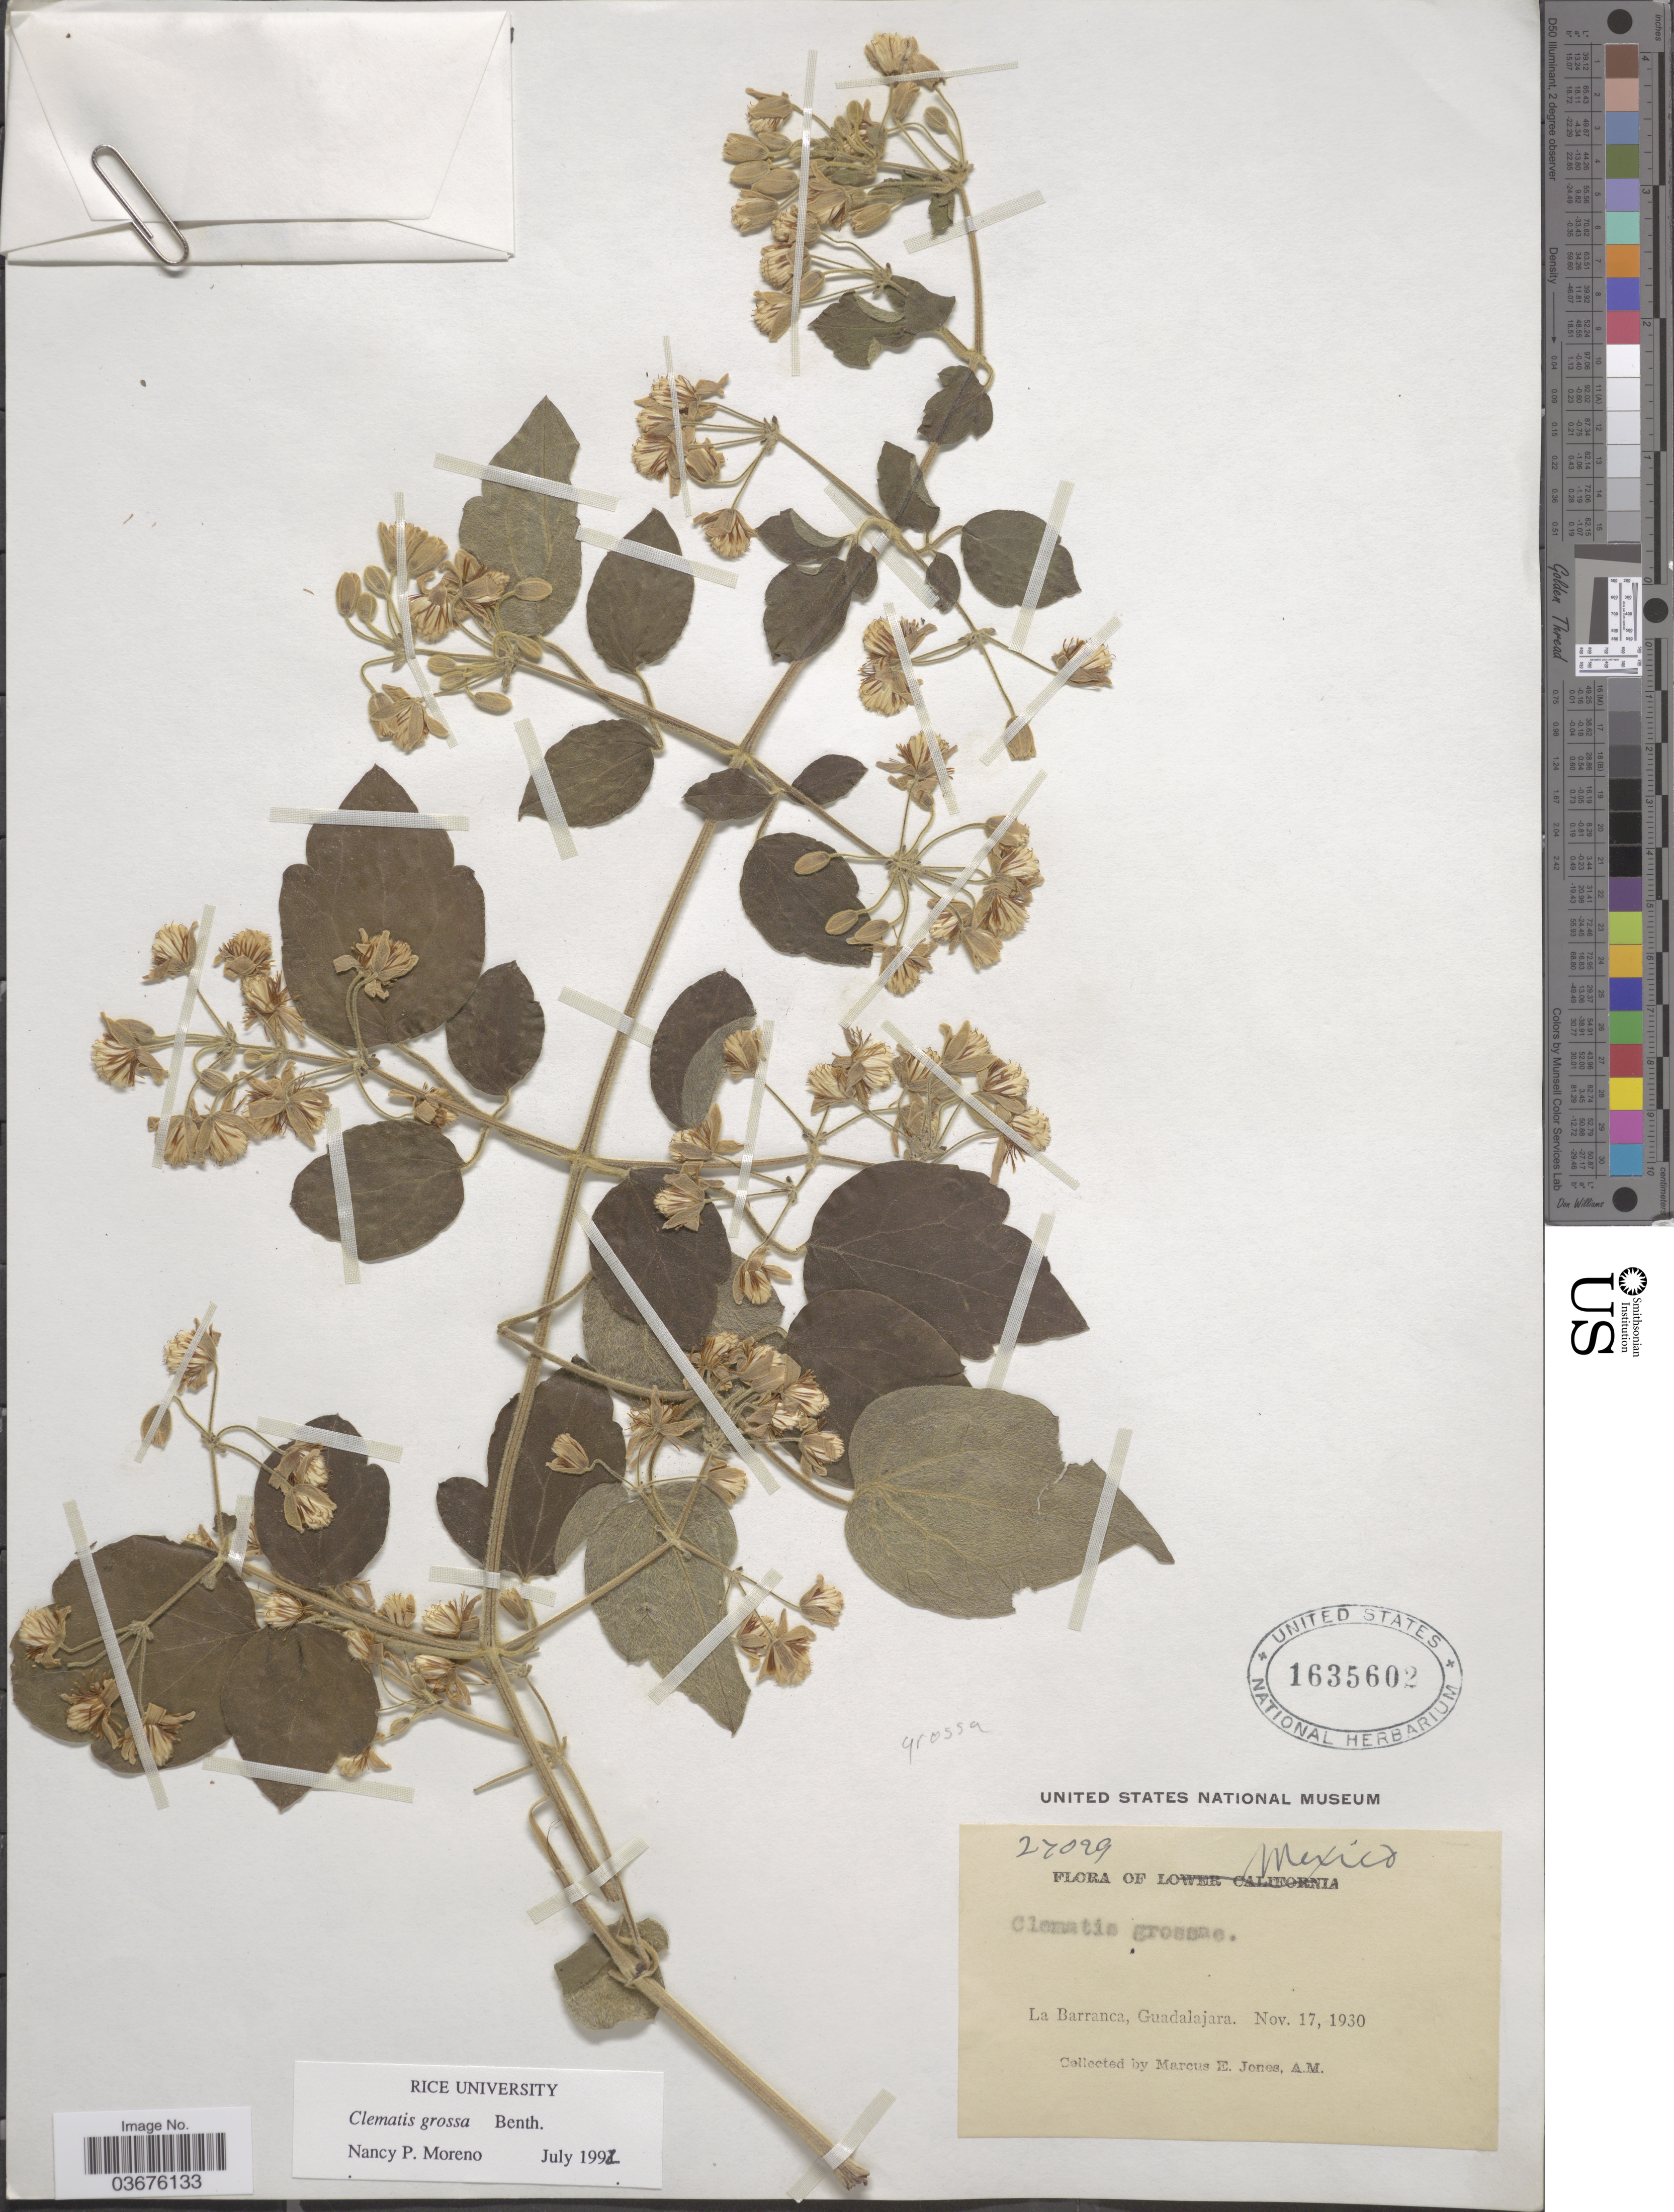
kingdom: Plantae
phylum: Tracheophyta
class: Magnoliopsida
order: Ranunculales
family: Ranunculaceae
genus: Clematis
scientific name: Clematis grossa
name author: Benth.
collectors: M. E. Jones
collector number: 27029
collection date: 1930-11-17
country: Mexico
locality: La Barranca, Guadalajara.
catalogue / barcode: US 1635602